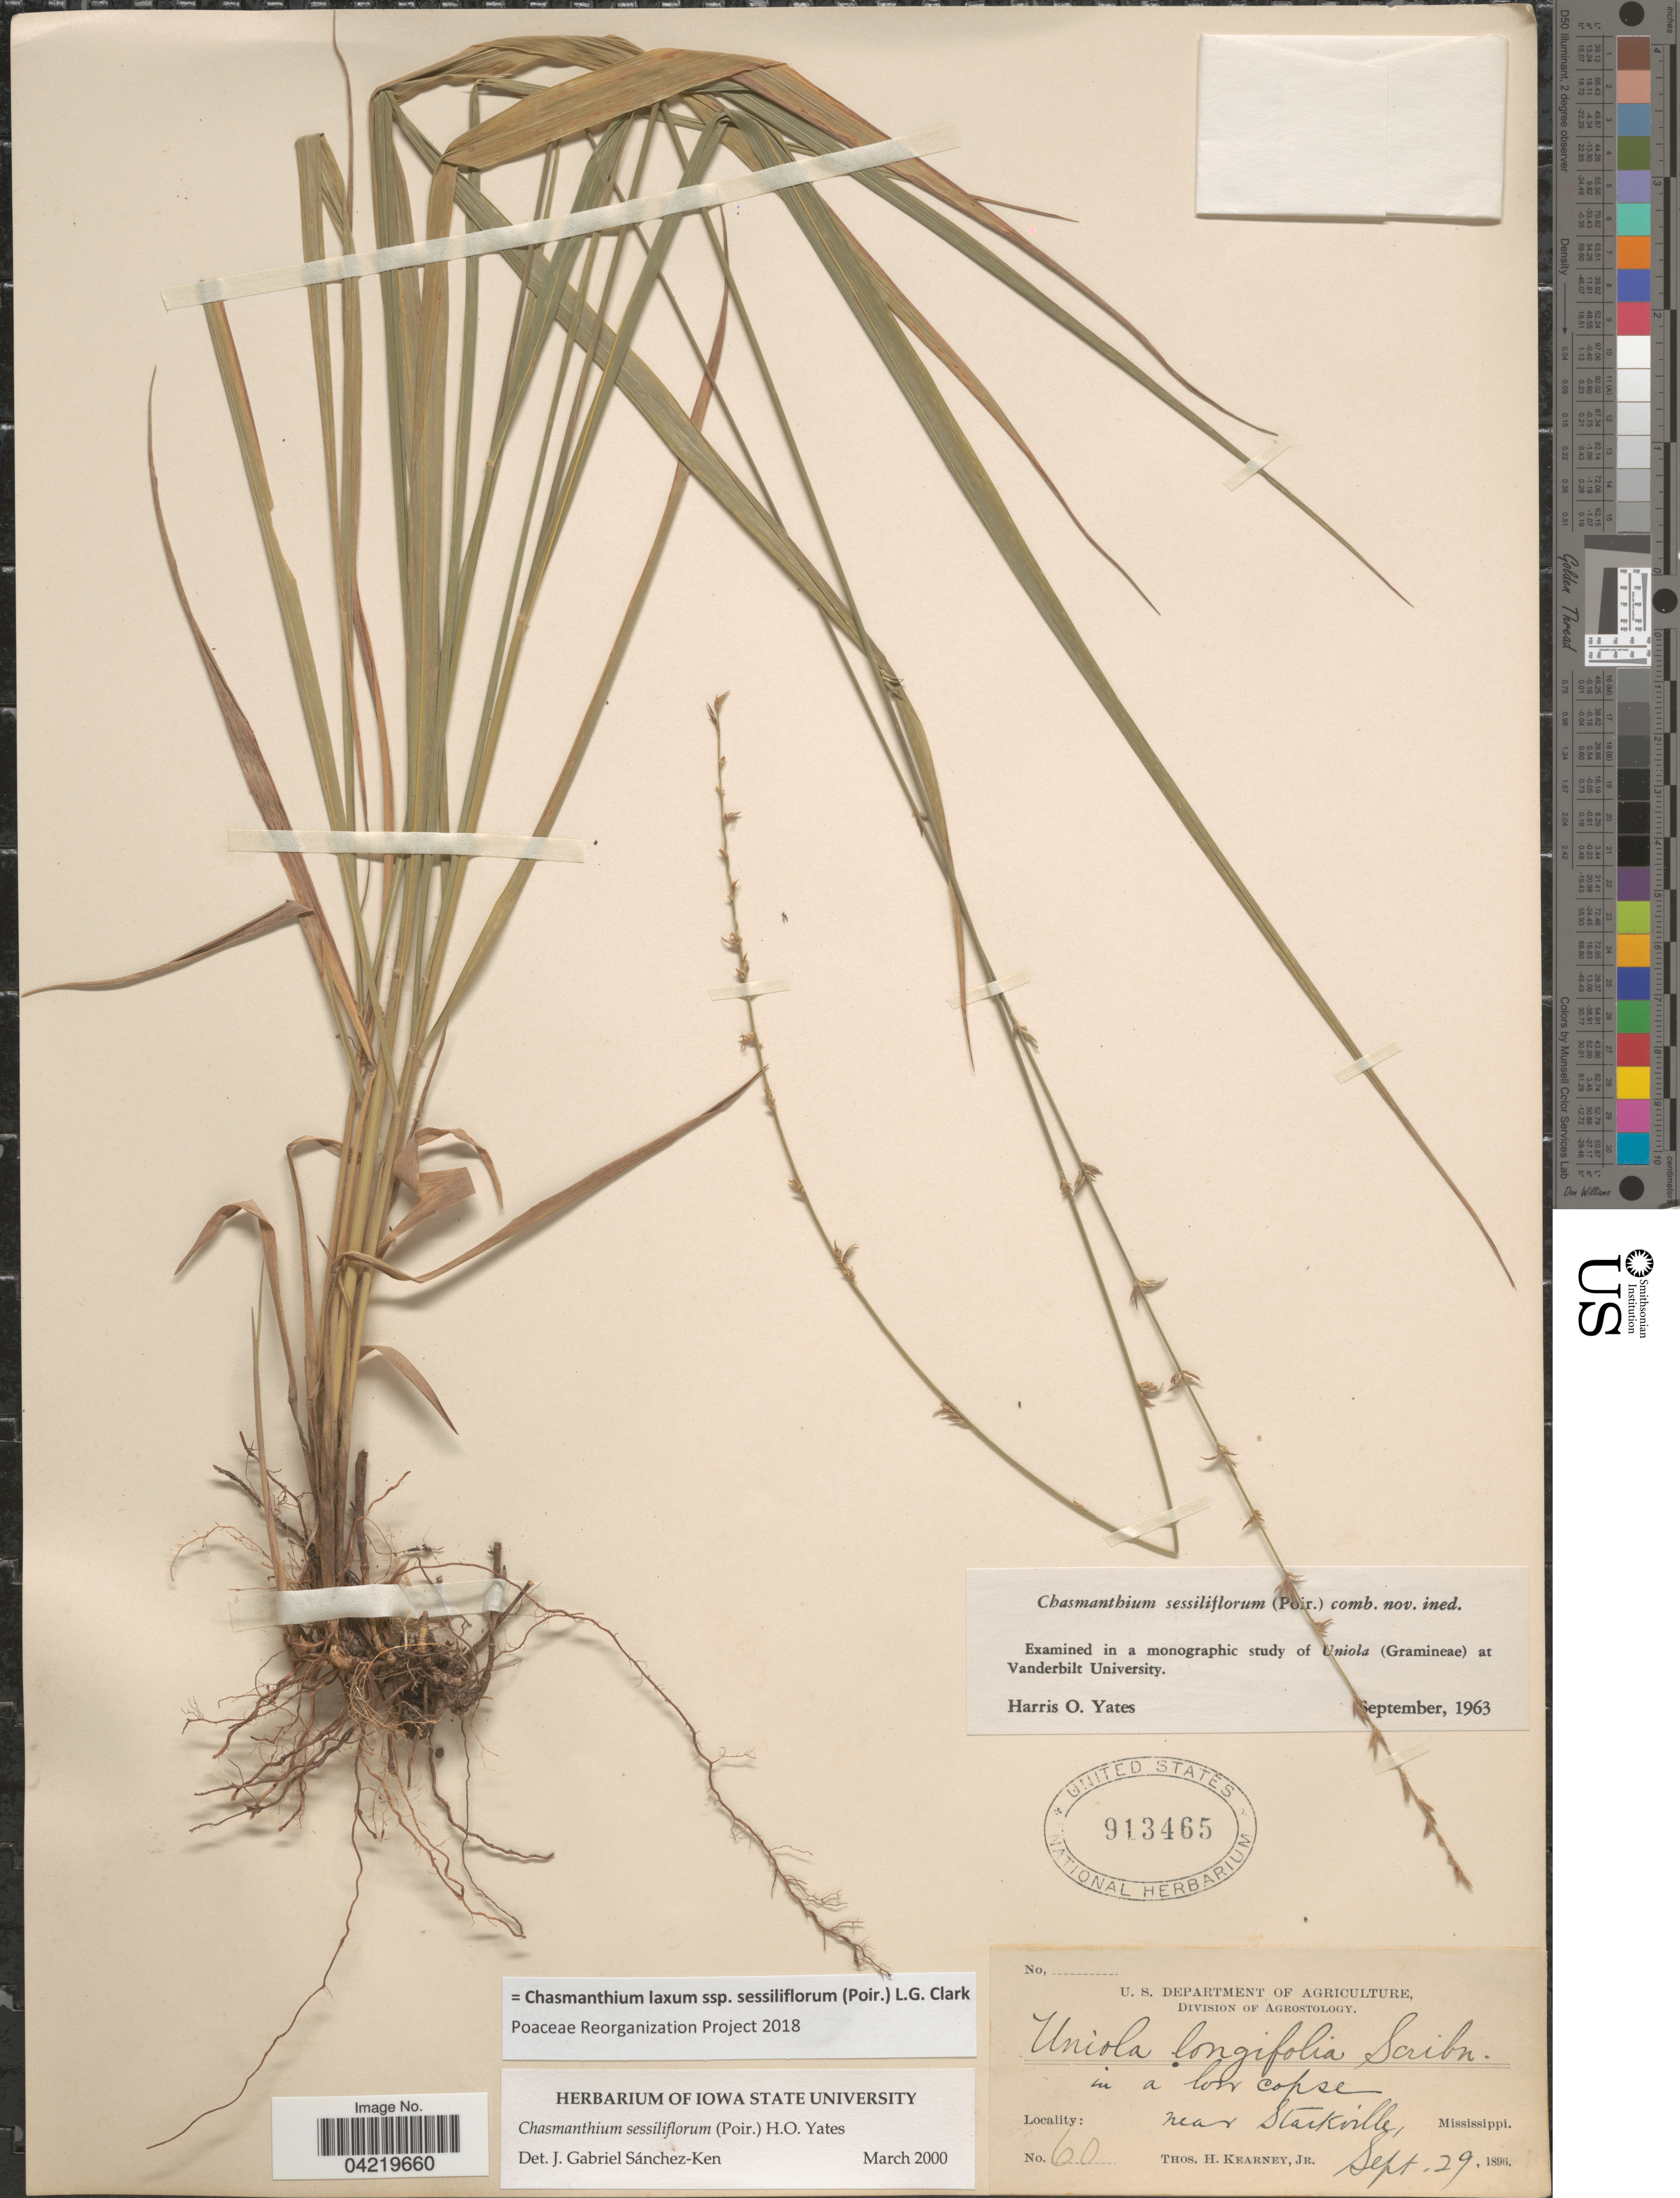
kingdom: Plantae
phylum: Tracheophyta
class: Liliopsida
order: Poales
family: Poaceae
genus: Chasmanthium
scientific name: Chasmanthium laxum subsp. sessiliflorum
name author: (L.) H.O. Yates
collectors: T. H. Kearney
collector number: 60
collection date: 1896-09-29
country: United States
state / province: Mississippi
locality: In a low copse near Starkville.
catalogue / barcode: US 913465